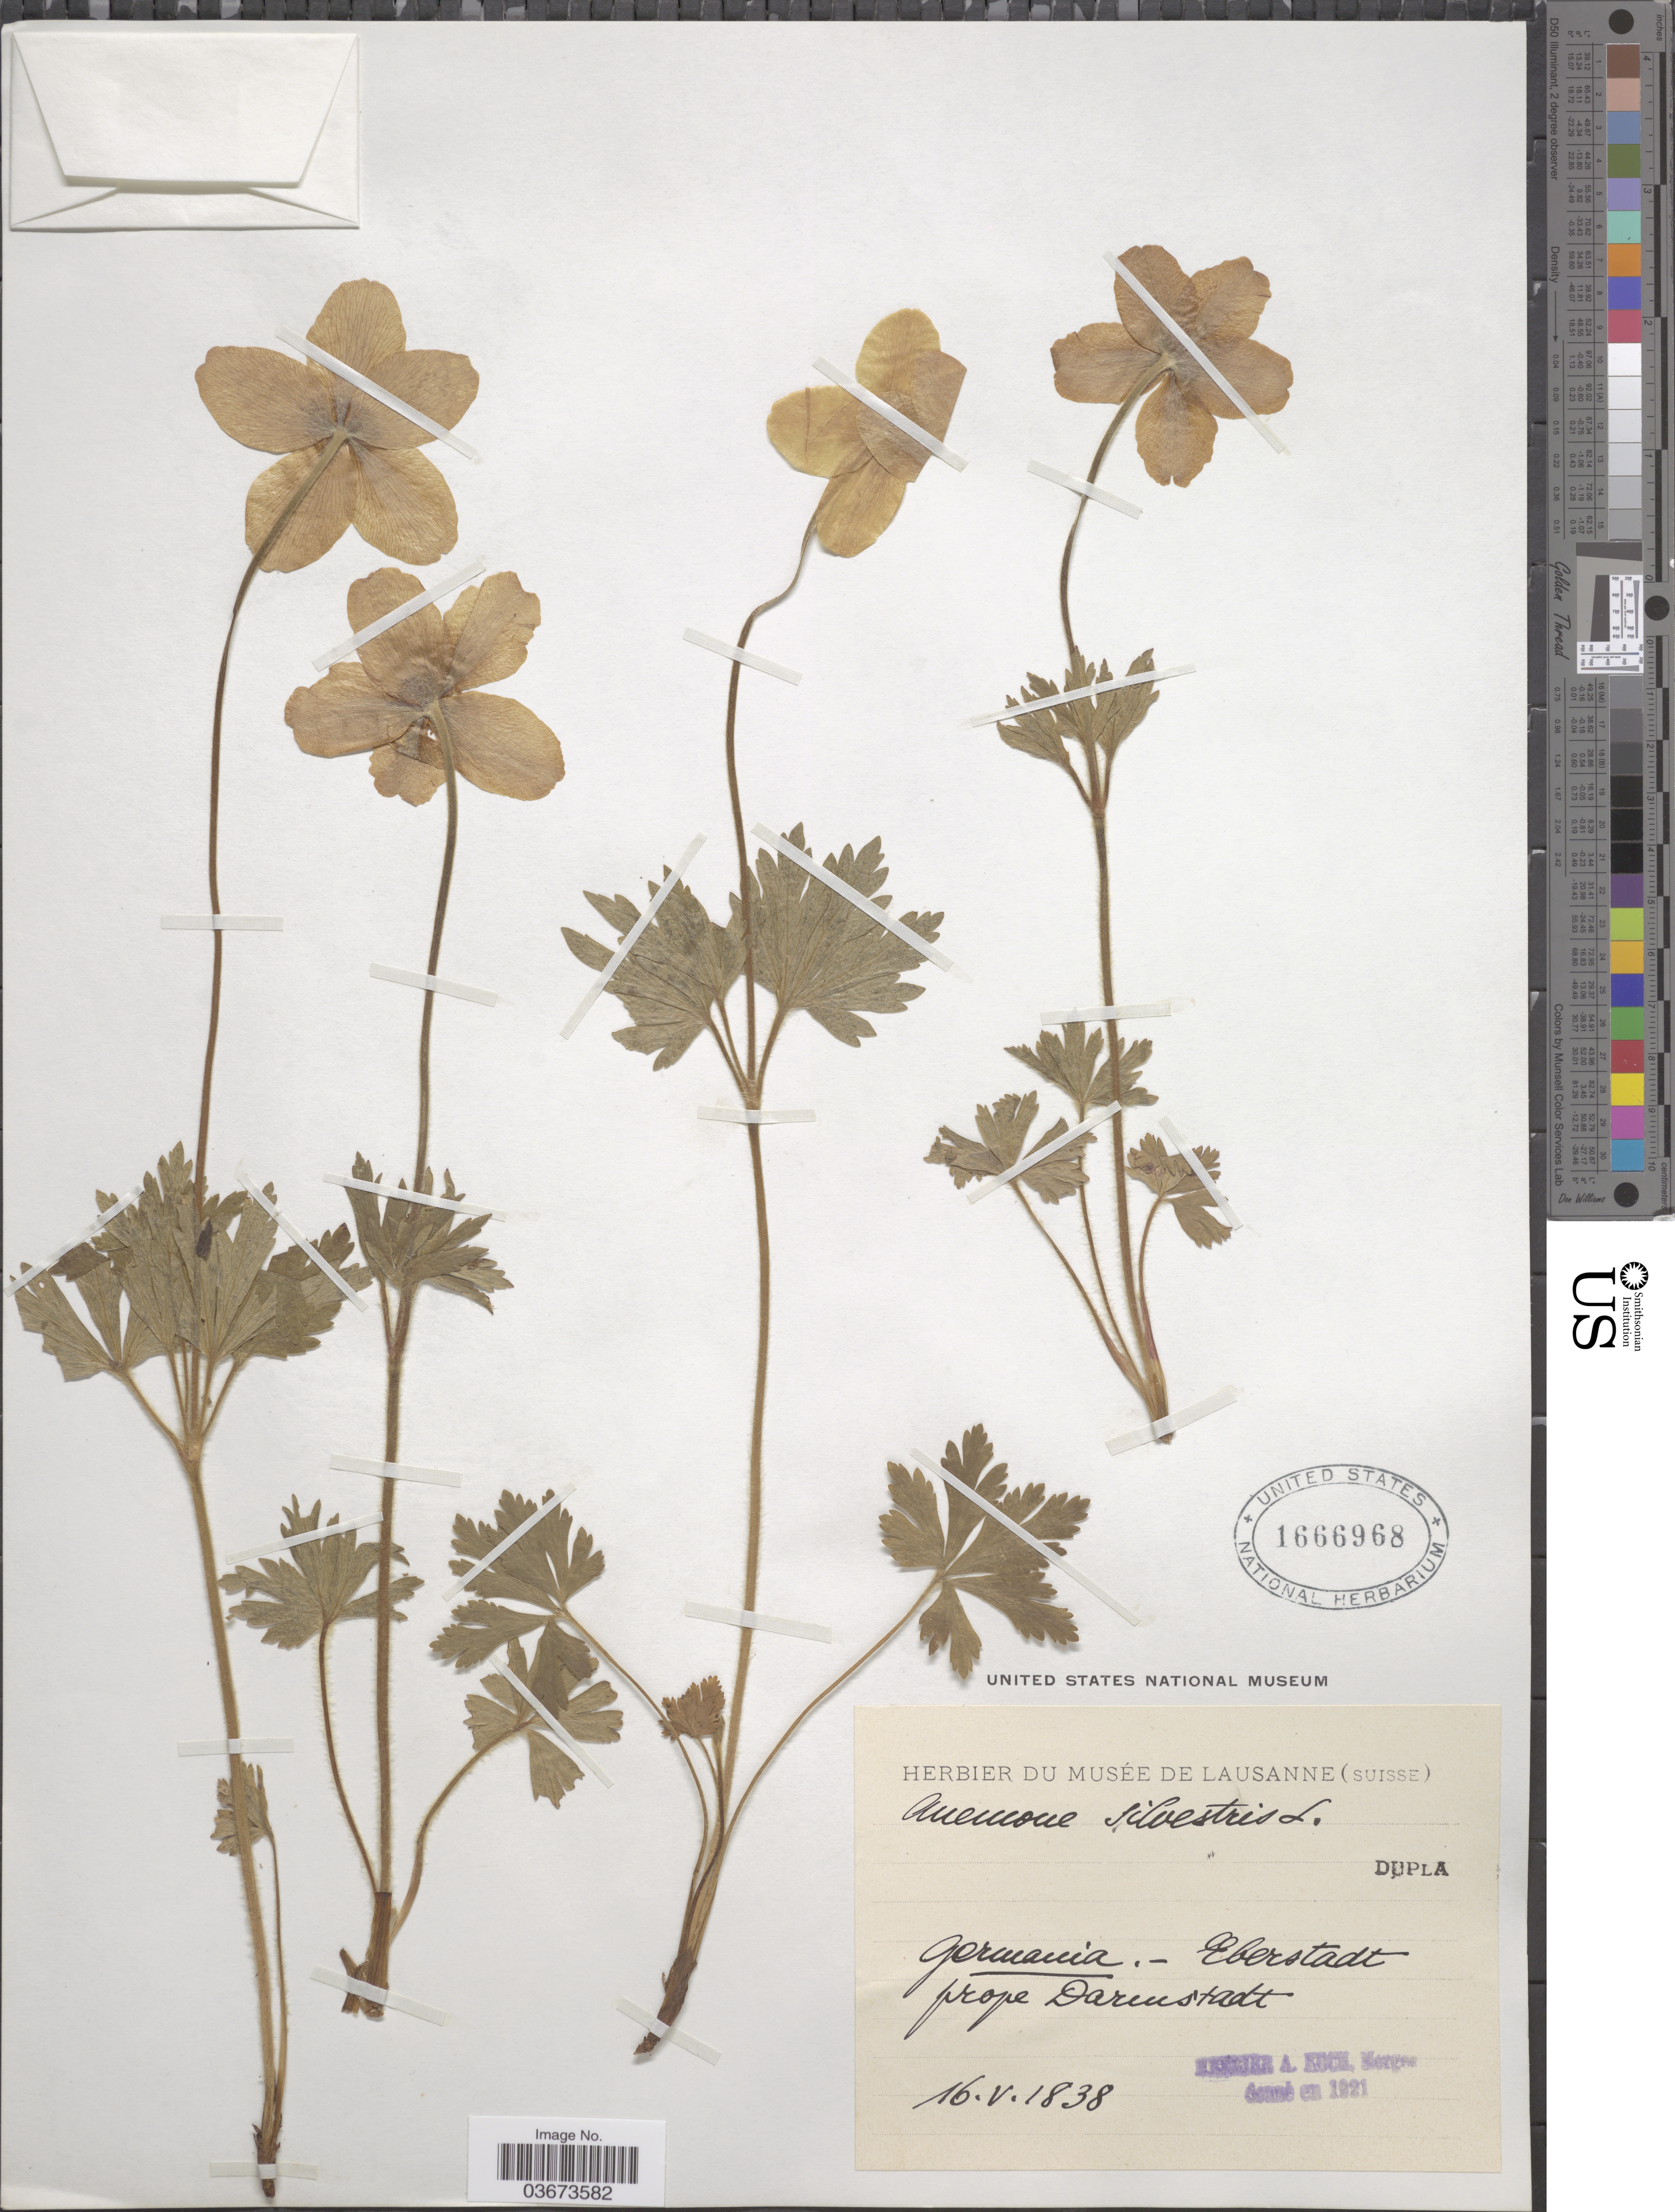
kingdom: Plantae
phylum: Tracheophyta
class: Magnoliopsida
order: Ranunculales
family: Ranunculaceae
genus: Anemone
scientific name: Anemone sylvestris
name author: L.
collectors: Ex herb. A. Koch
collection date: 1838-05-16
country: Germany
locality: Germania. - Eberstadt prope Darmstadt.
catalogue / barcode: US 1666968